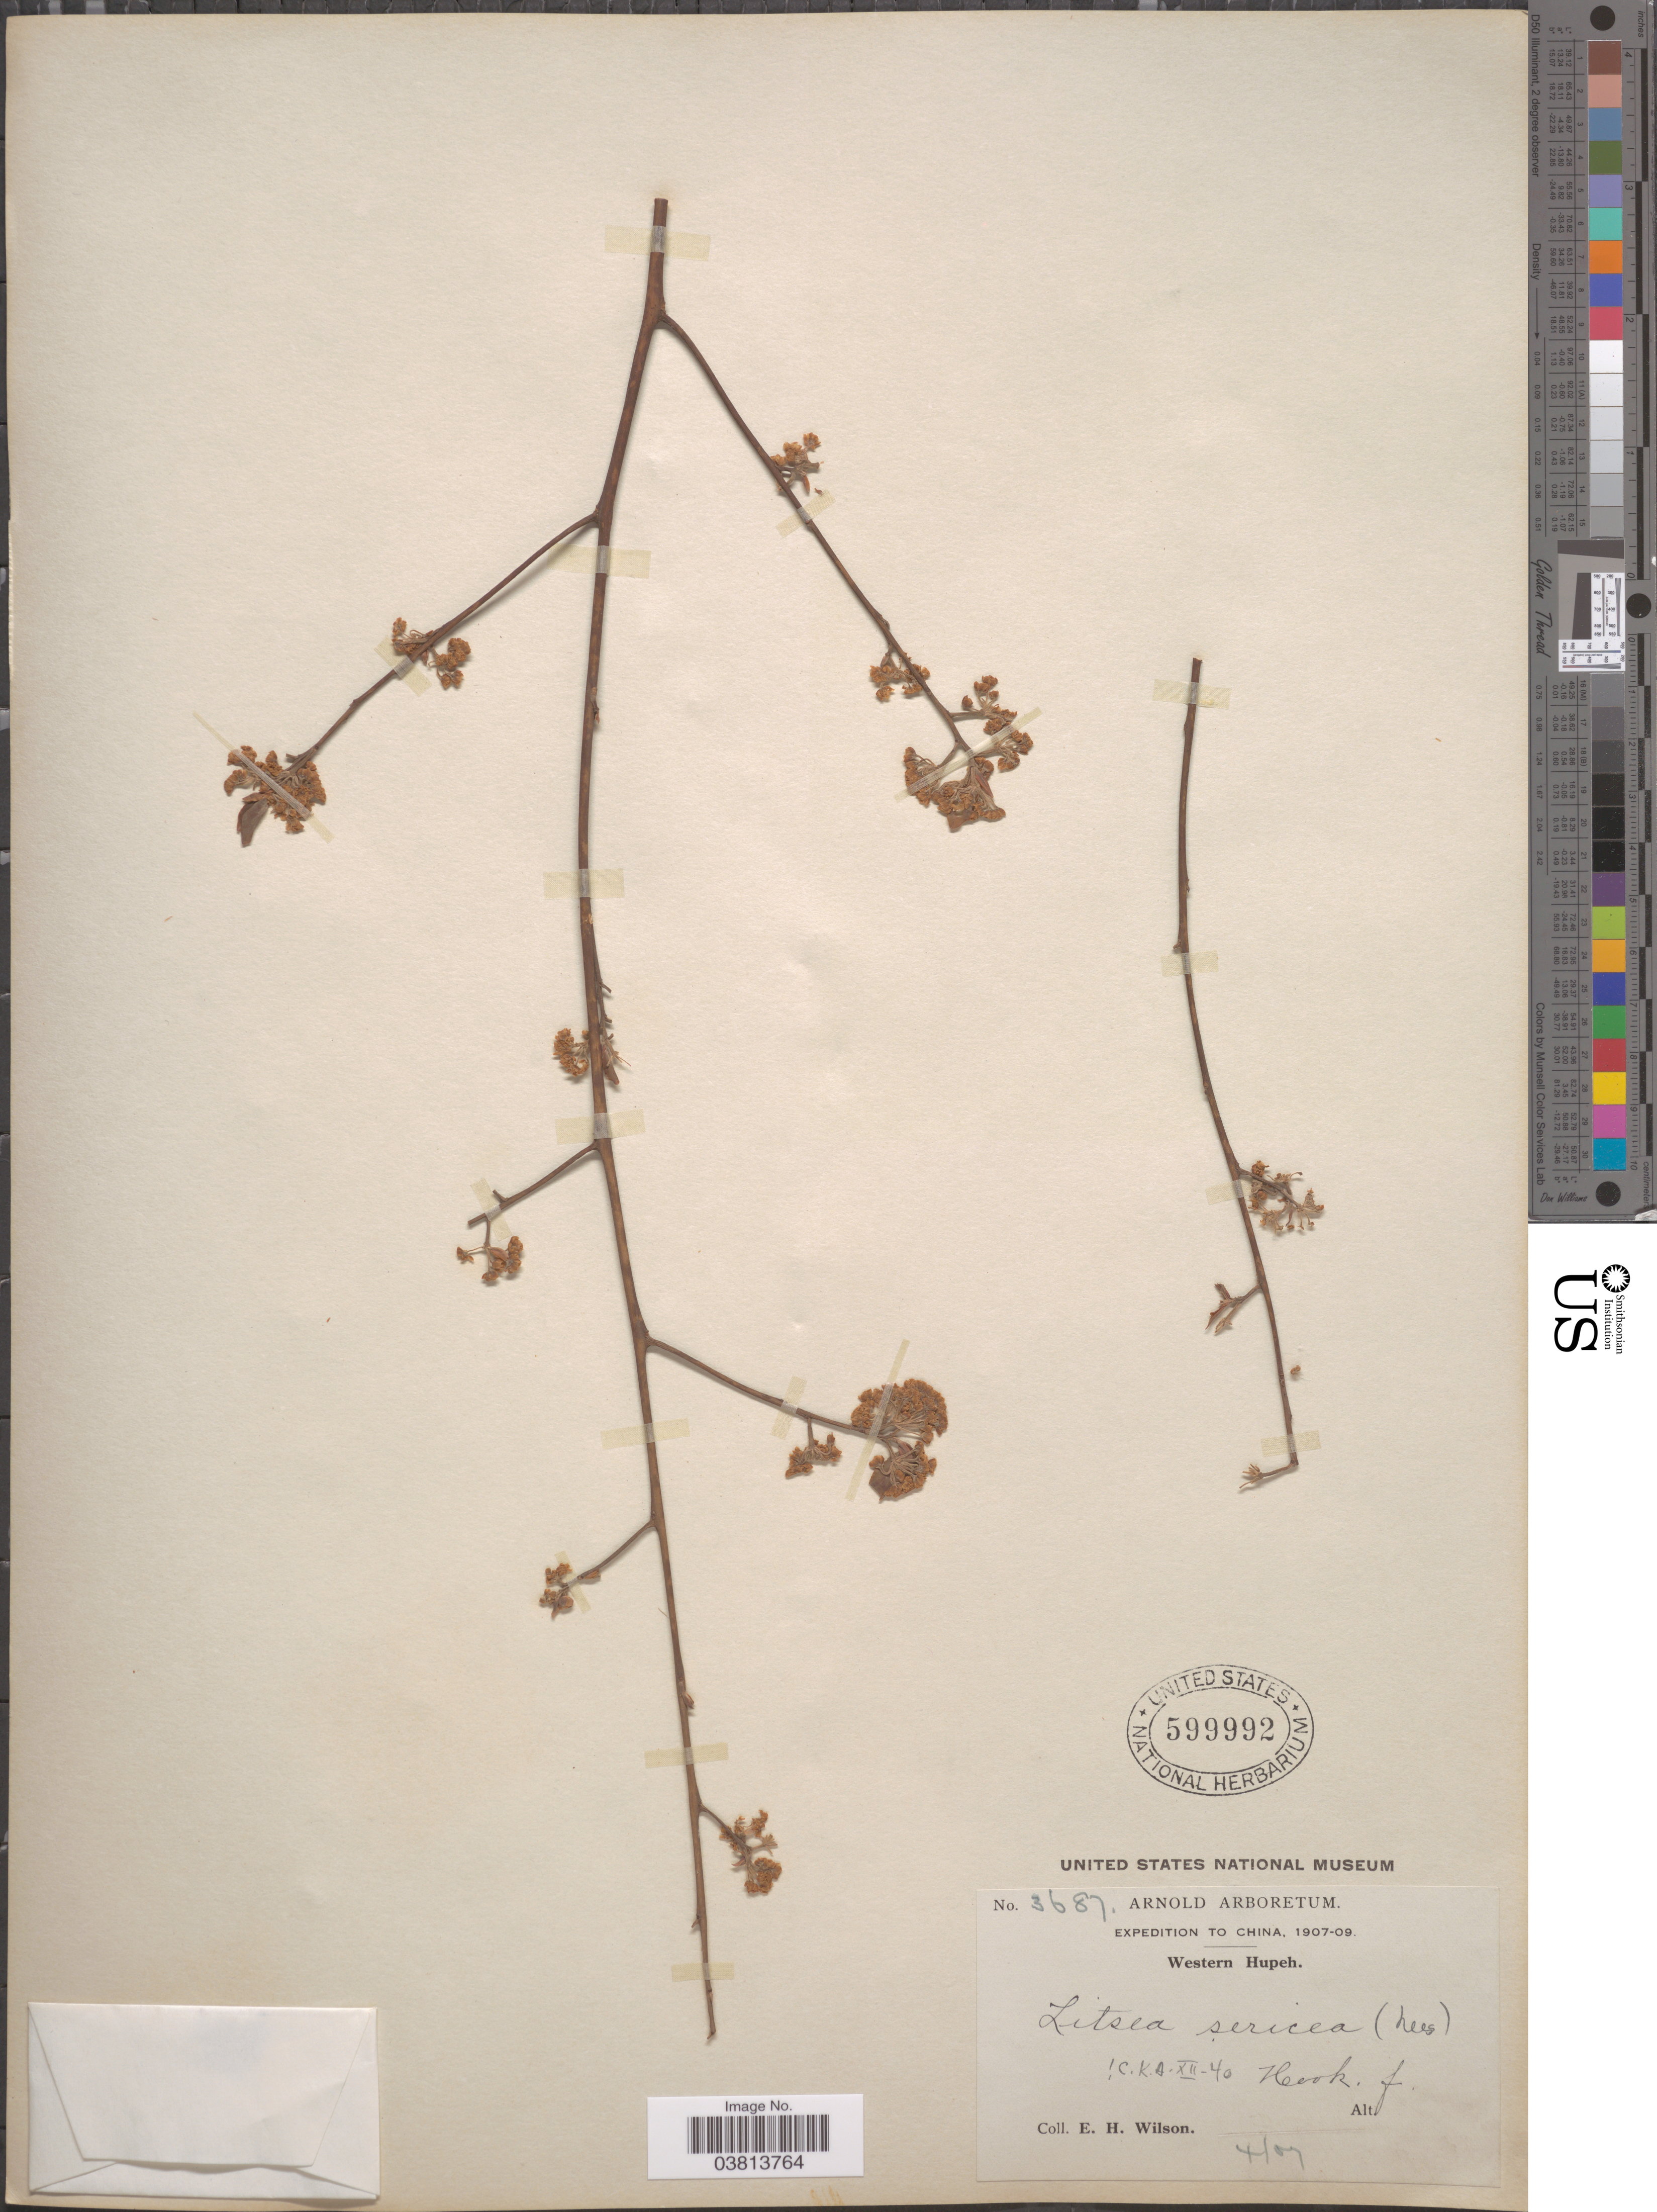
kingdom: Plantae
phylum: Tracheophyta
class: Magnoliopsida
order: Laurales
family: Lauraceae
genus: Litsea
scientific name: Litsea sericea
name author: (Wall. ex Nees) Hook. f.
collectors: E. Wilson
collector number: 3687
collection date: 1907-04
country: China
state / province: Hubei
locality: Western Hupeh.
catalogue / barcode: US 599992